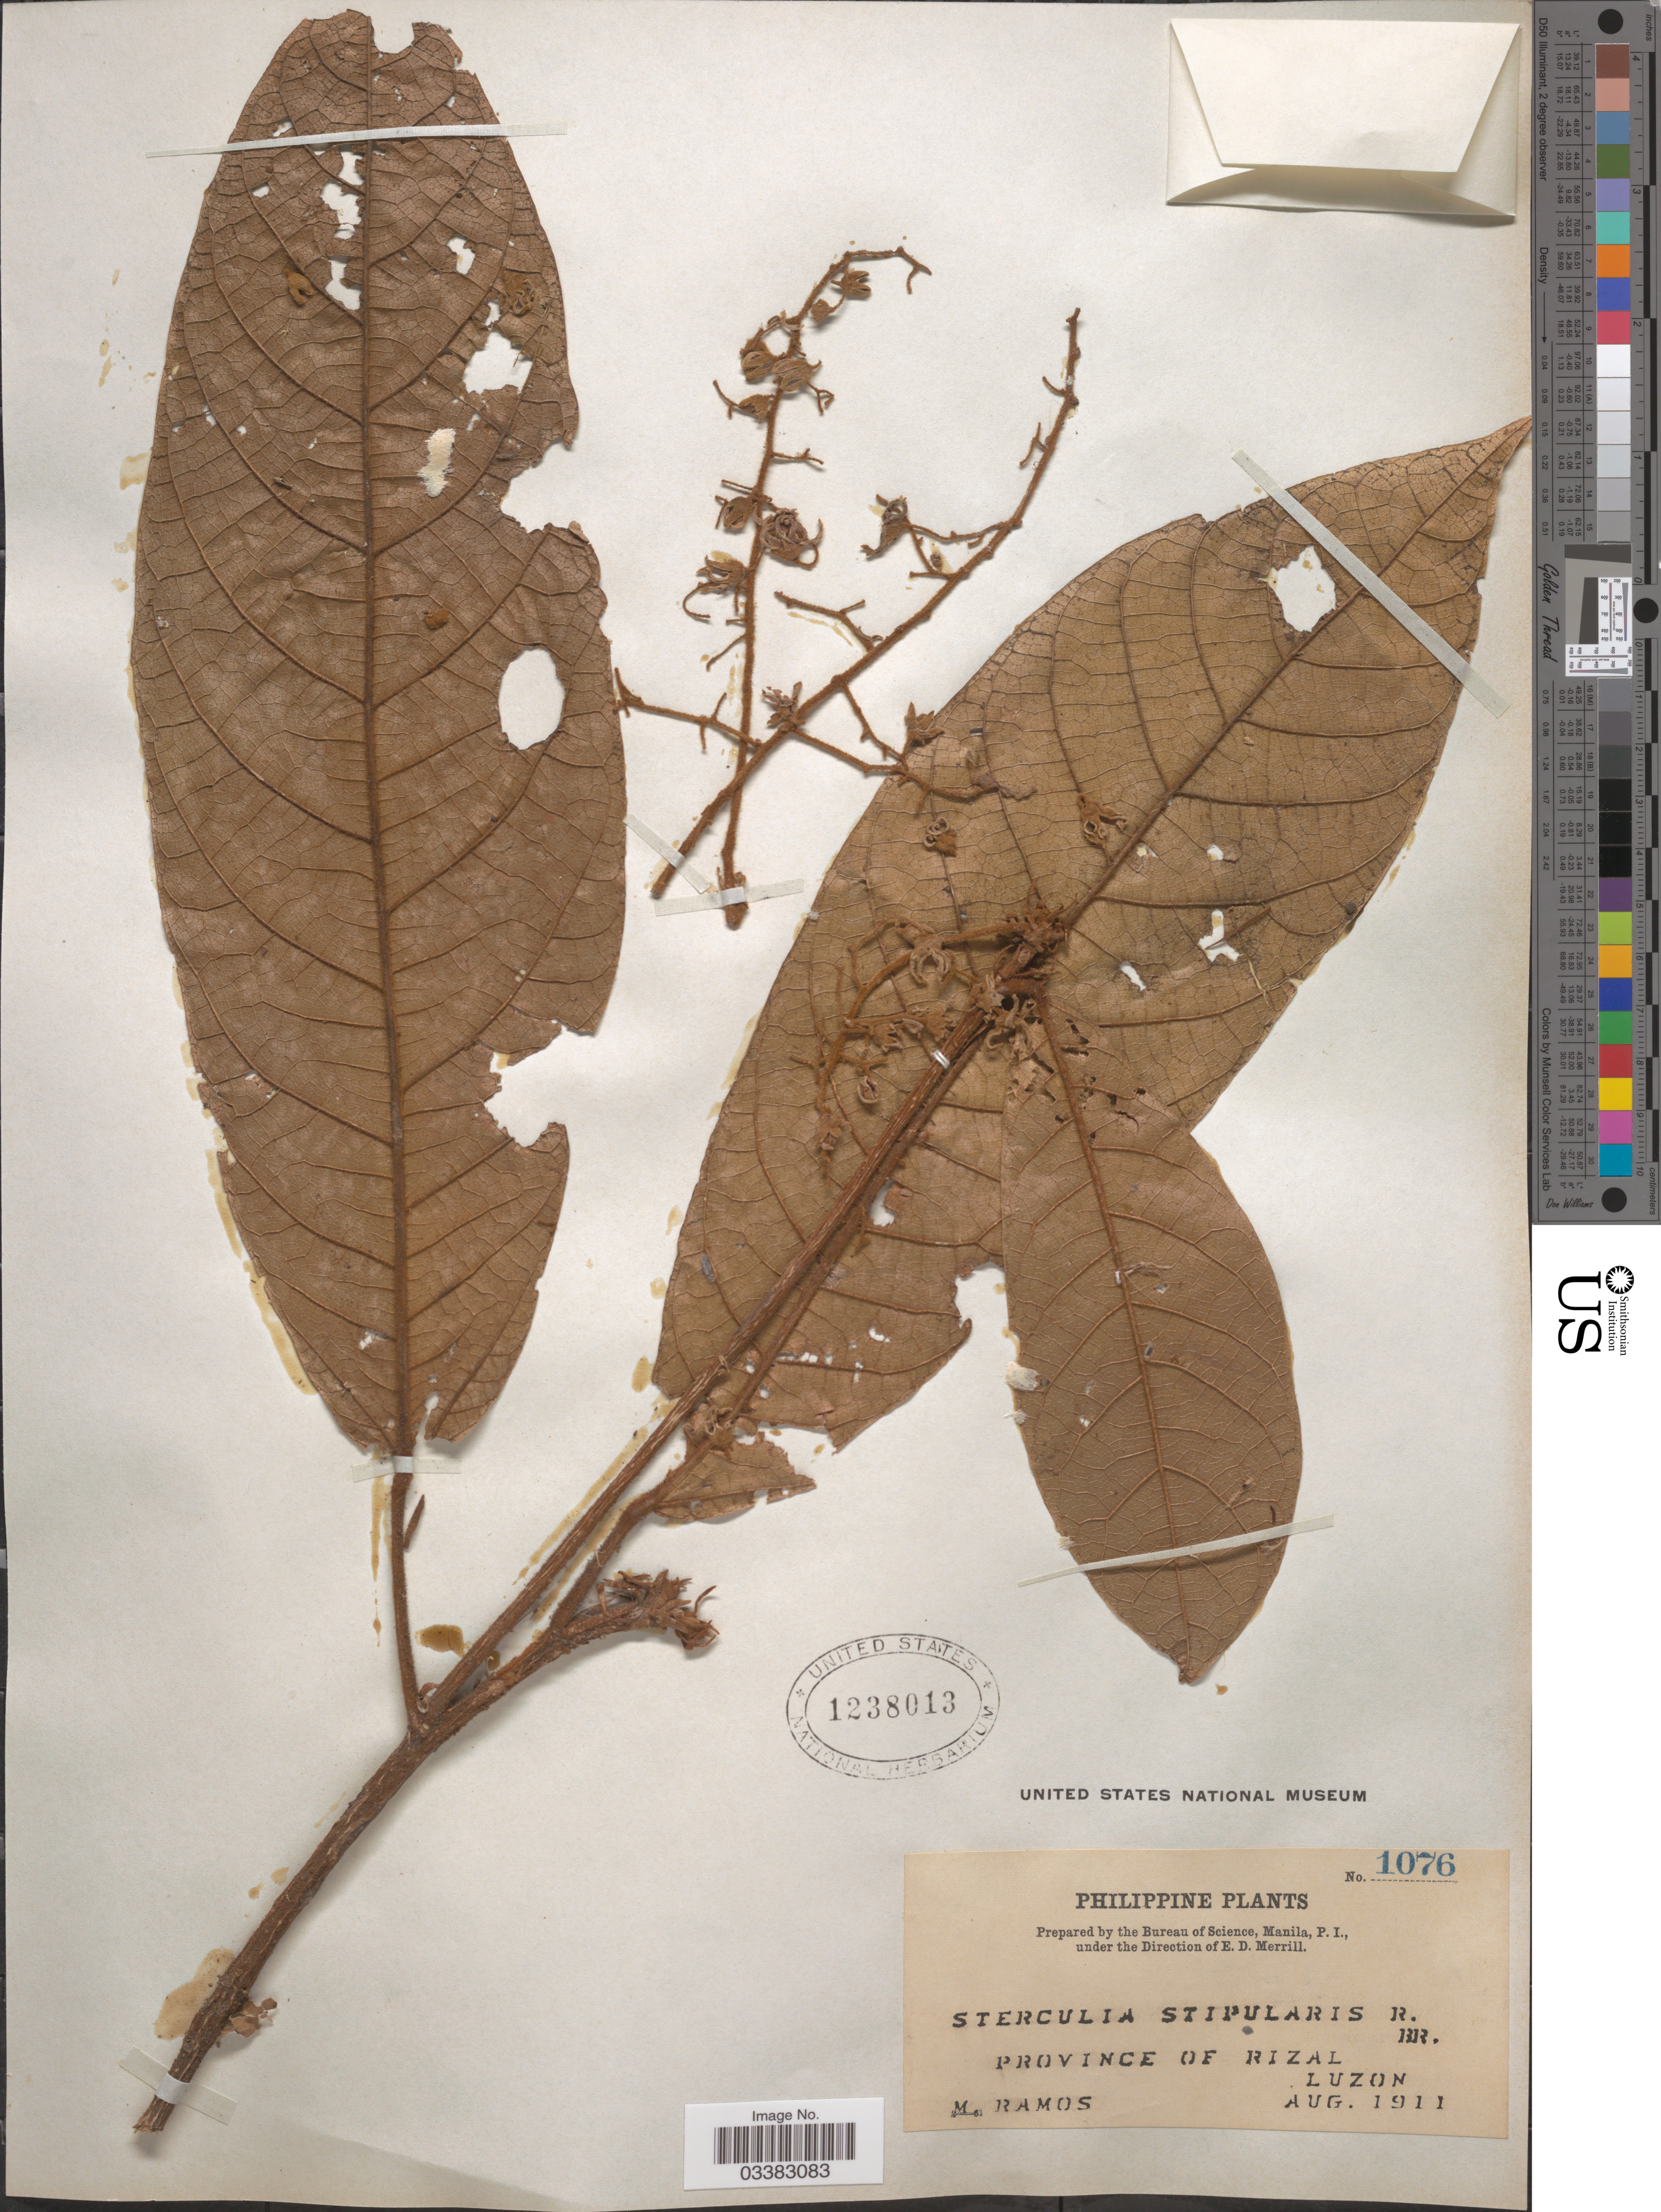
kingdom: Plantae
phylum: Tracheophyta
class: Magnoliopsida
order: Malvales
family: Malvaceae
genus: Sterculia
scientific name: Sterculia stipularis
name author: R. Br.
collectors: M. Ramos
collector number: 1076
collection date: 1911-08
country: Philippines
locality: Province of Rizal, Luzon.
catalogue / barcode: US 1238013